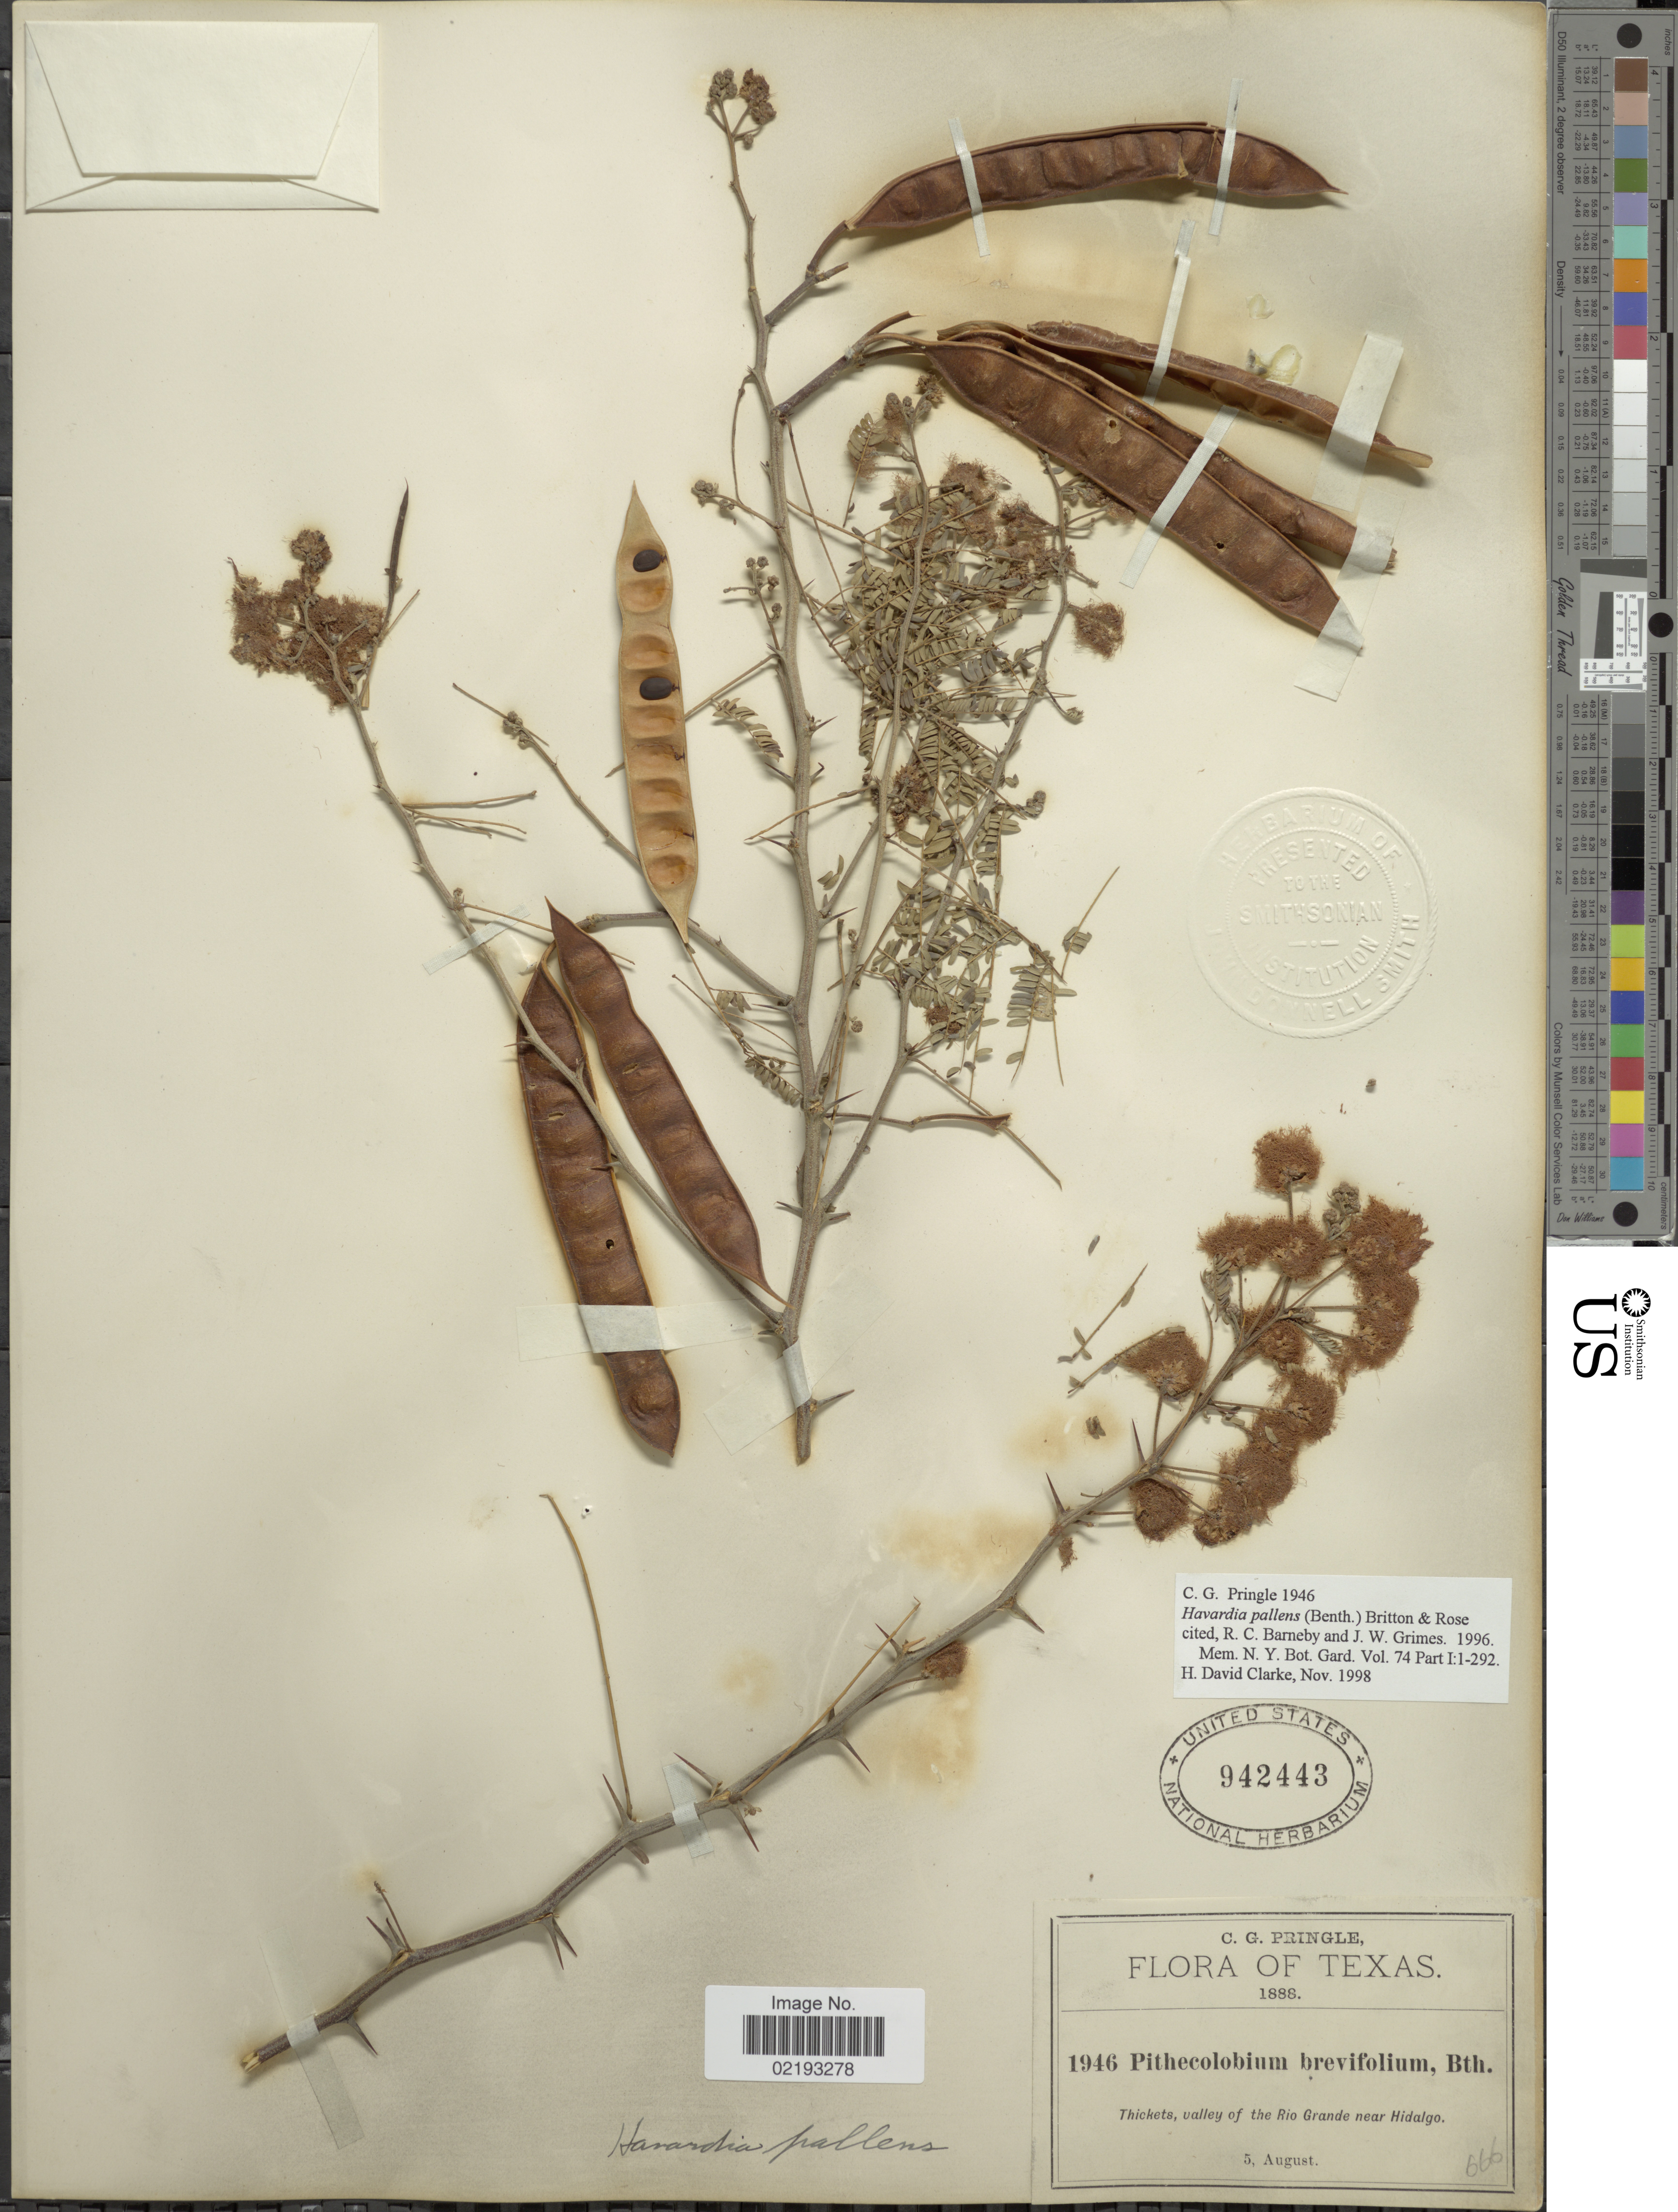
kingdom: Plantae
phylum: Tracheophyta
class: Magnoliopsida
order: Fabales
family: Fabaceae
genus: Havardia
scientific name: Havardia pallens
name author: (Benth.) Britton & Rose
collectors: C. G. Pringle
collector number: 1946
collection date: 1888-08-05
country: United States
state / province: Texas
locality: Thickets, valley of the Rio Grande near Hidalgo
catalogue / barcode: US 942443